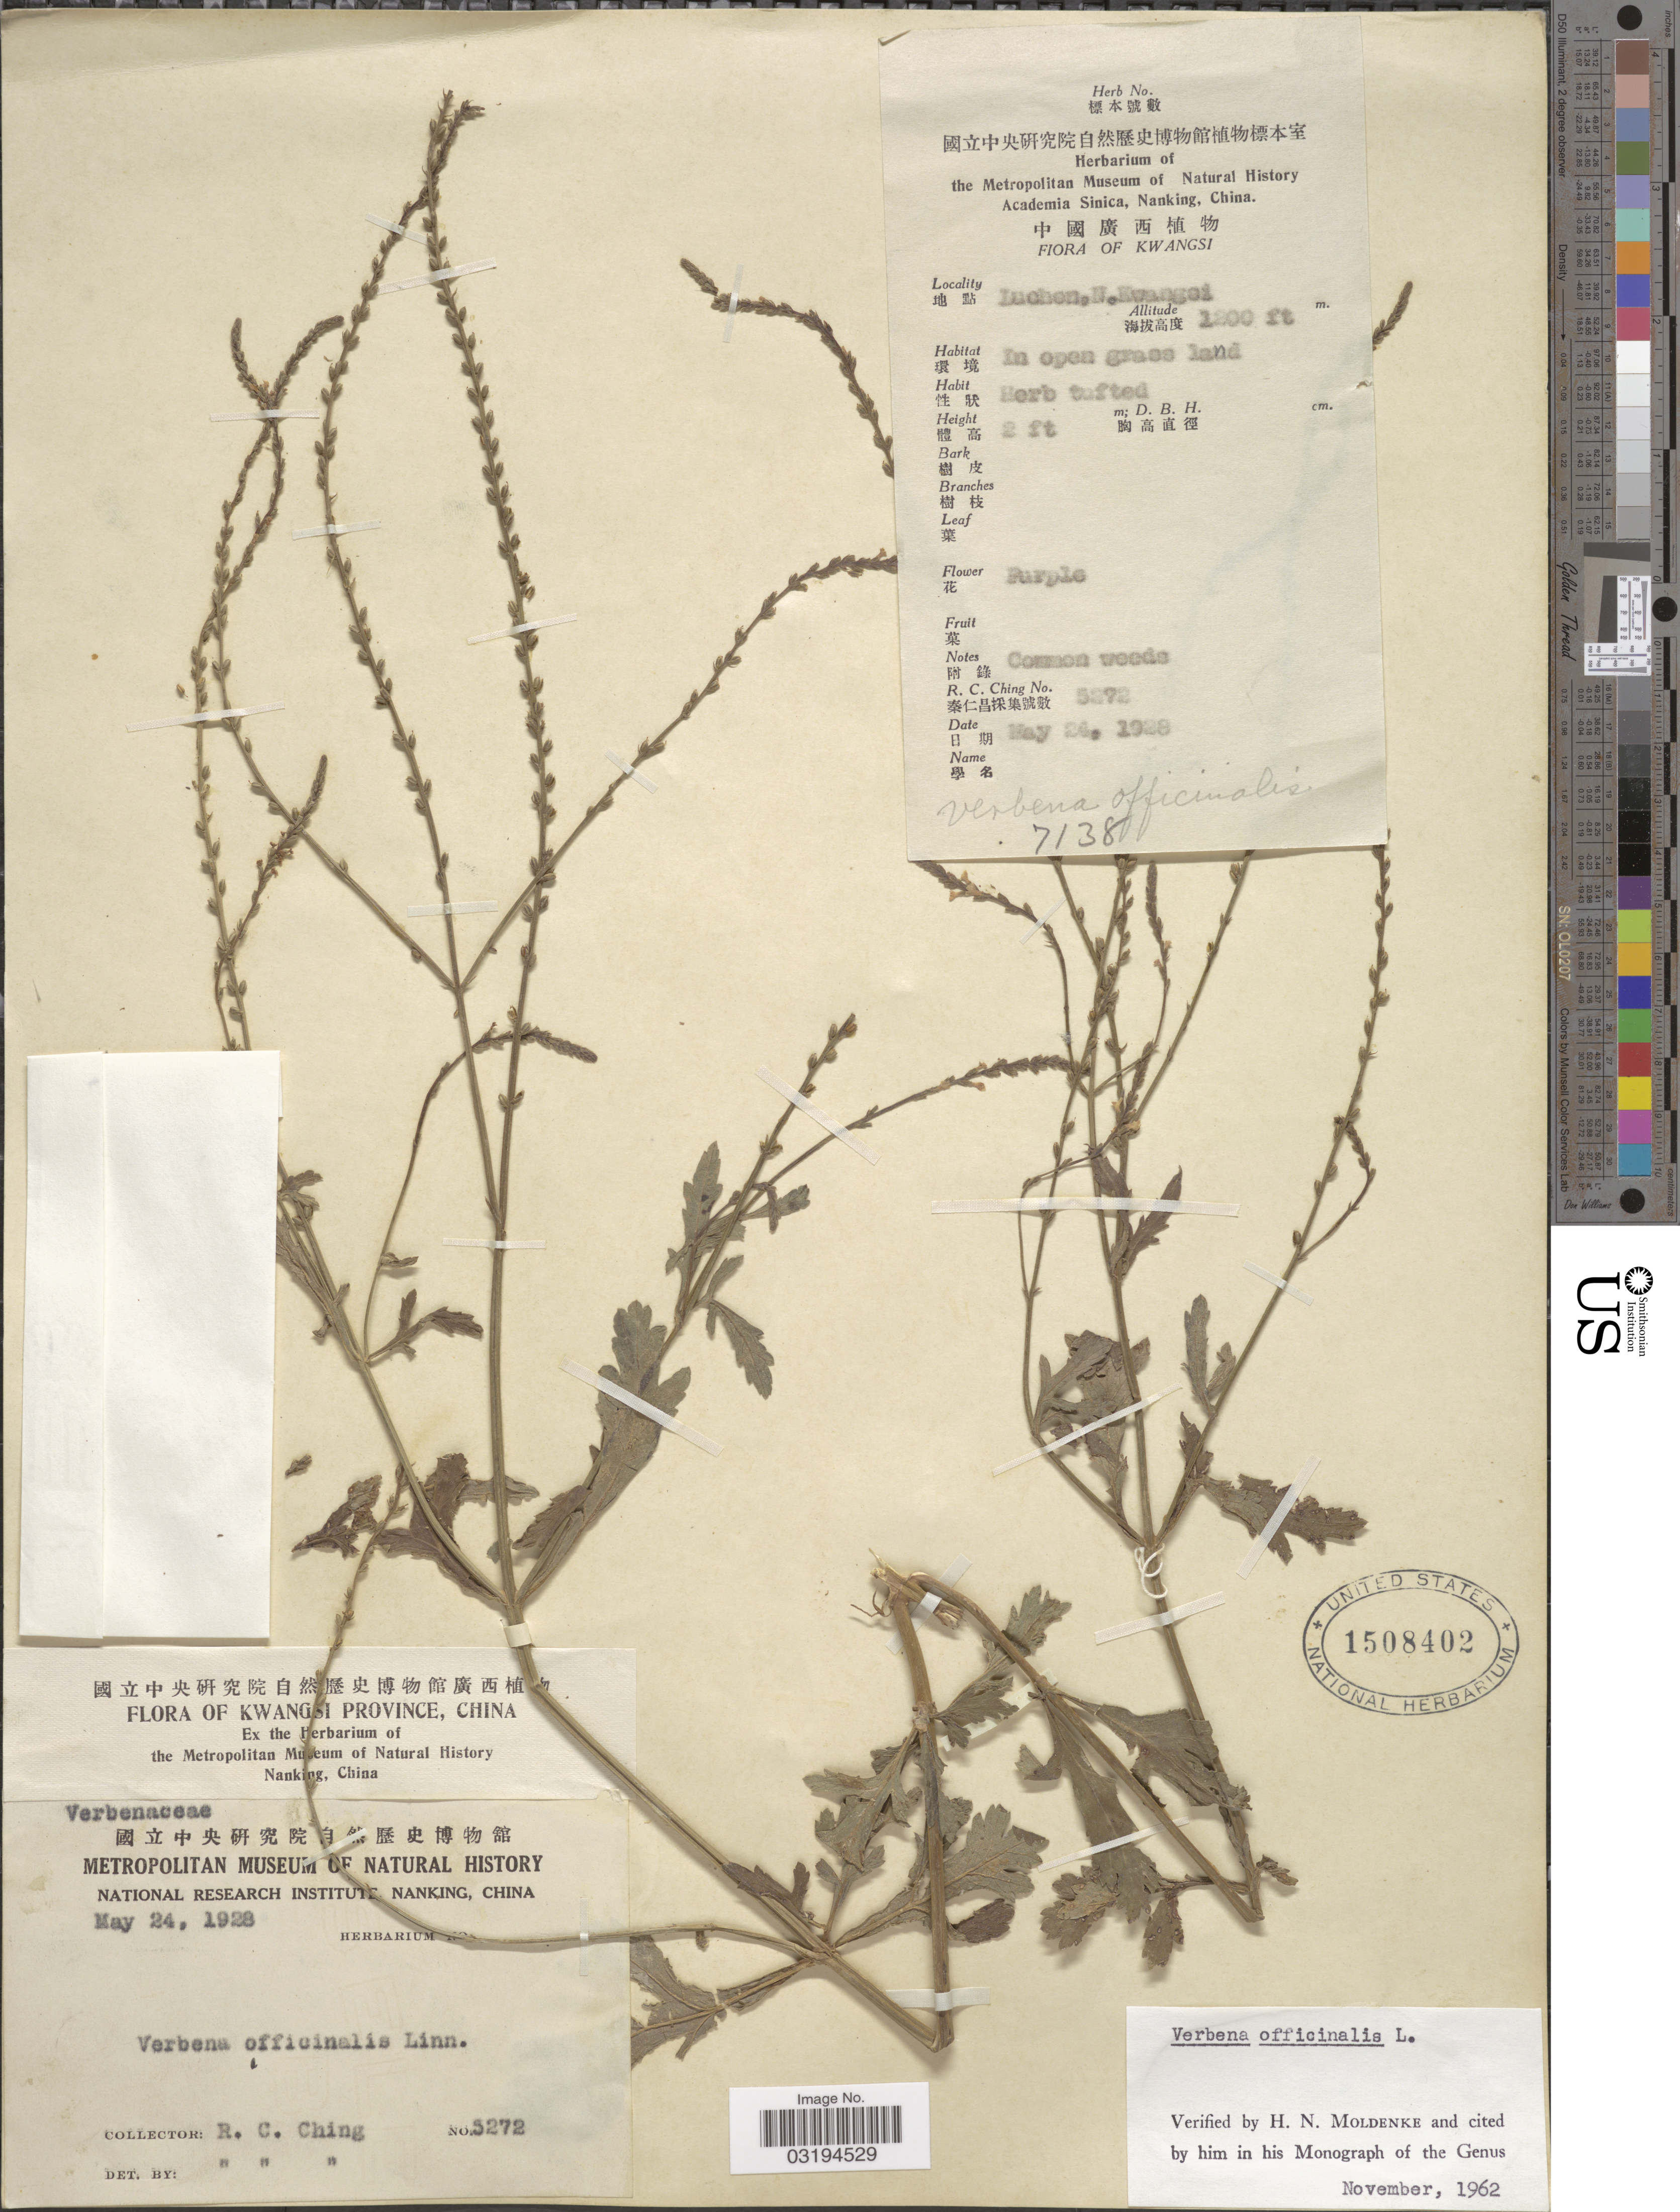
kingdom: Plantae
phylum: Tracheophyta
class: Magnoliopsida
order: Lamiales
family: Verbenaceae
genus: Verbena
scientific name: Verbena officinalis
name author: L.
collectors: R. C. Ching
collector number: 5272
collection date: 1928-05-24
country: China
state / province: Guangxi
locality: Kwangsi Province. Luchen, N. Kwangsi.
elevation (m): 366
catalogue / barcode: US 1508402